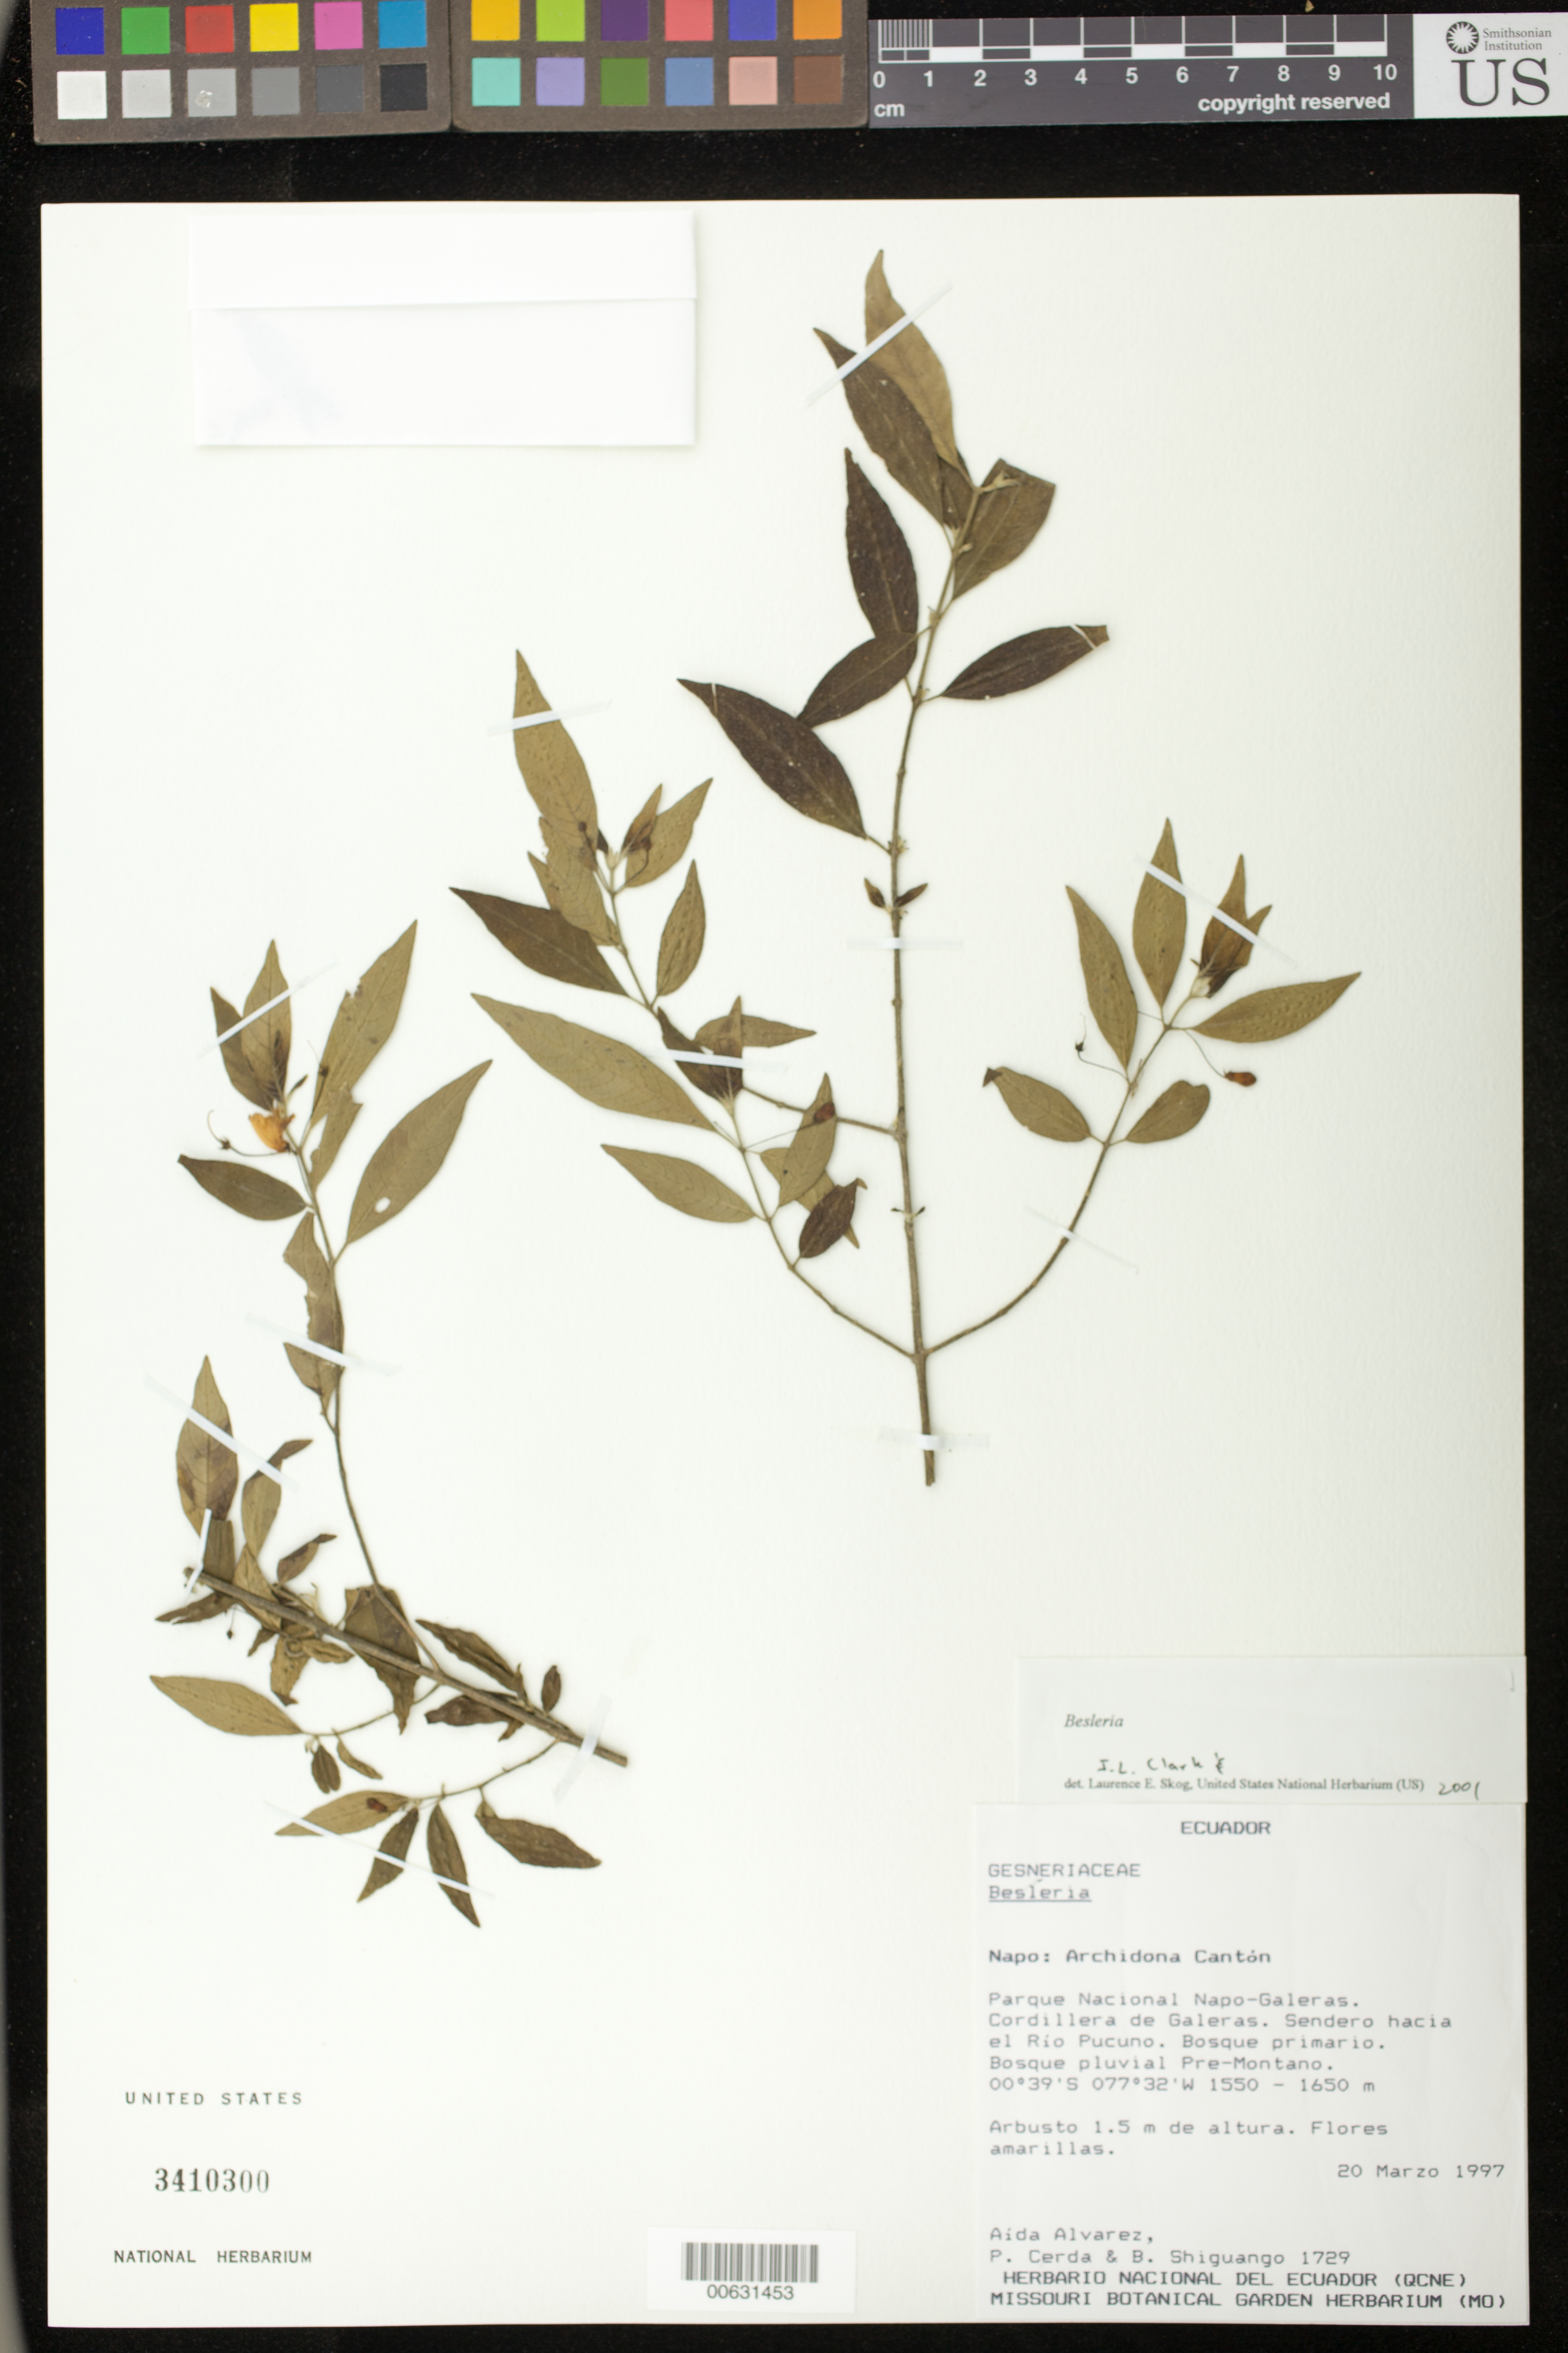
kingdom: Plantae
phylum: Tracheophyta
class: Magnoliopsida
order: Lamiales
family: Gesneriaceae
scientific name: Sumacoa barbata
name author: J.L. Clark & D.A. Neill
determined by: Skog, Laurence E.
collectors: A. Alvarez, A. Pohla, P. Cerda & J. Shiguango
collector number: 1729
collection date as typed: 20 Mar 1997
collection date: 1997-03-20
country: Ecuador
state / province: Napo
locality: Archidona Cantón, Parque Nacional Napo-Galeras, Cordillera de Galeras, sendero hacia el Río Pucuno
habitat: Bosque primario; bosque pluvial pre-montano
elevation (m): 1550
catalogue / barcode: US 3410300